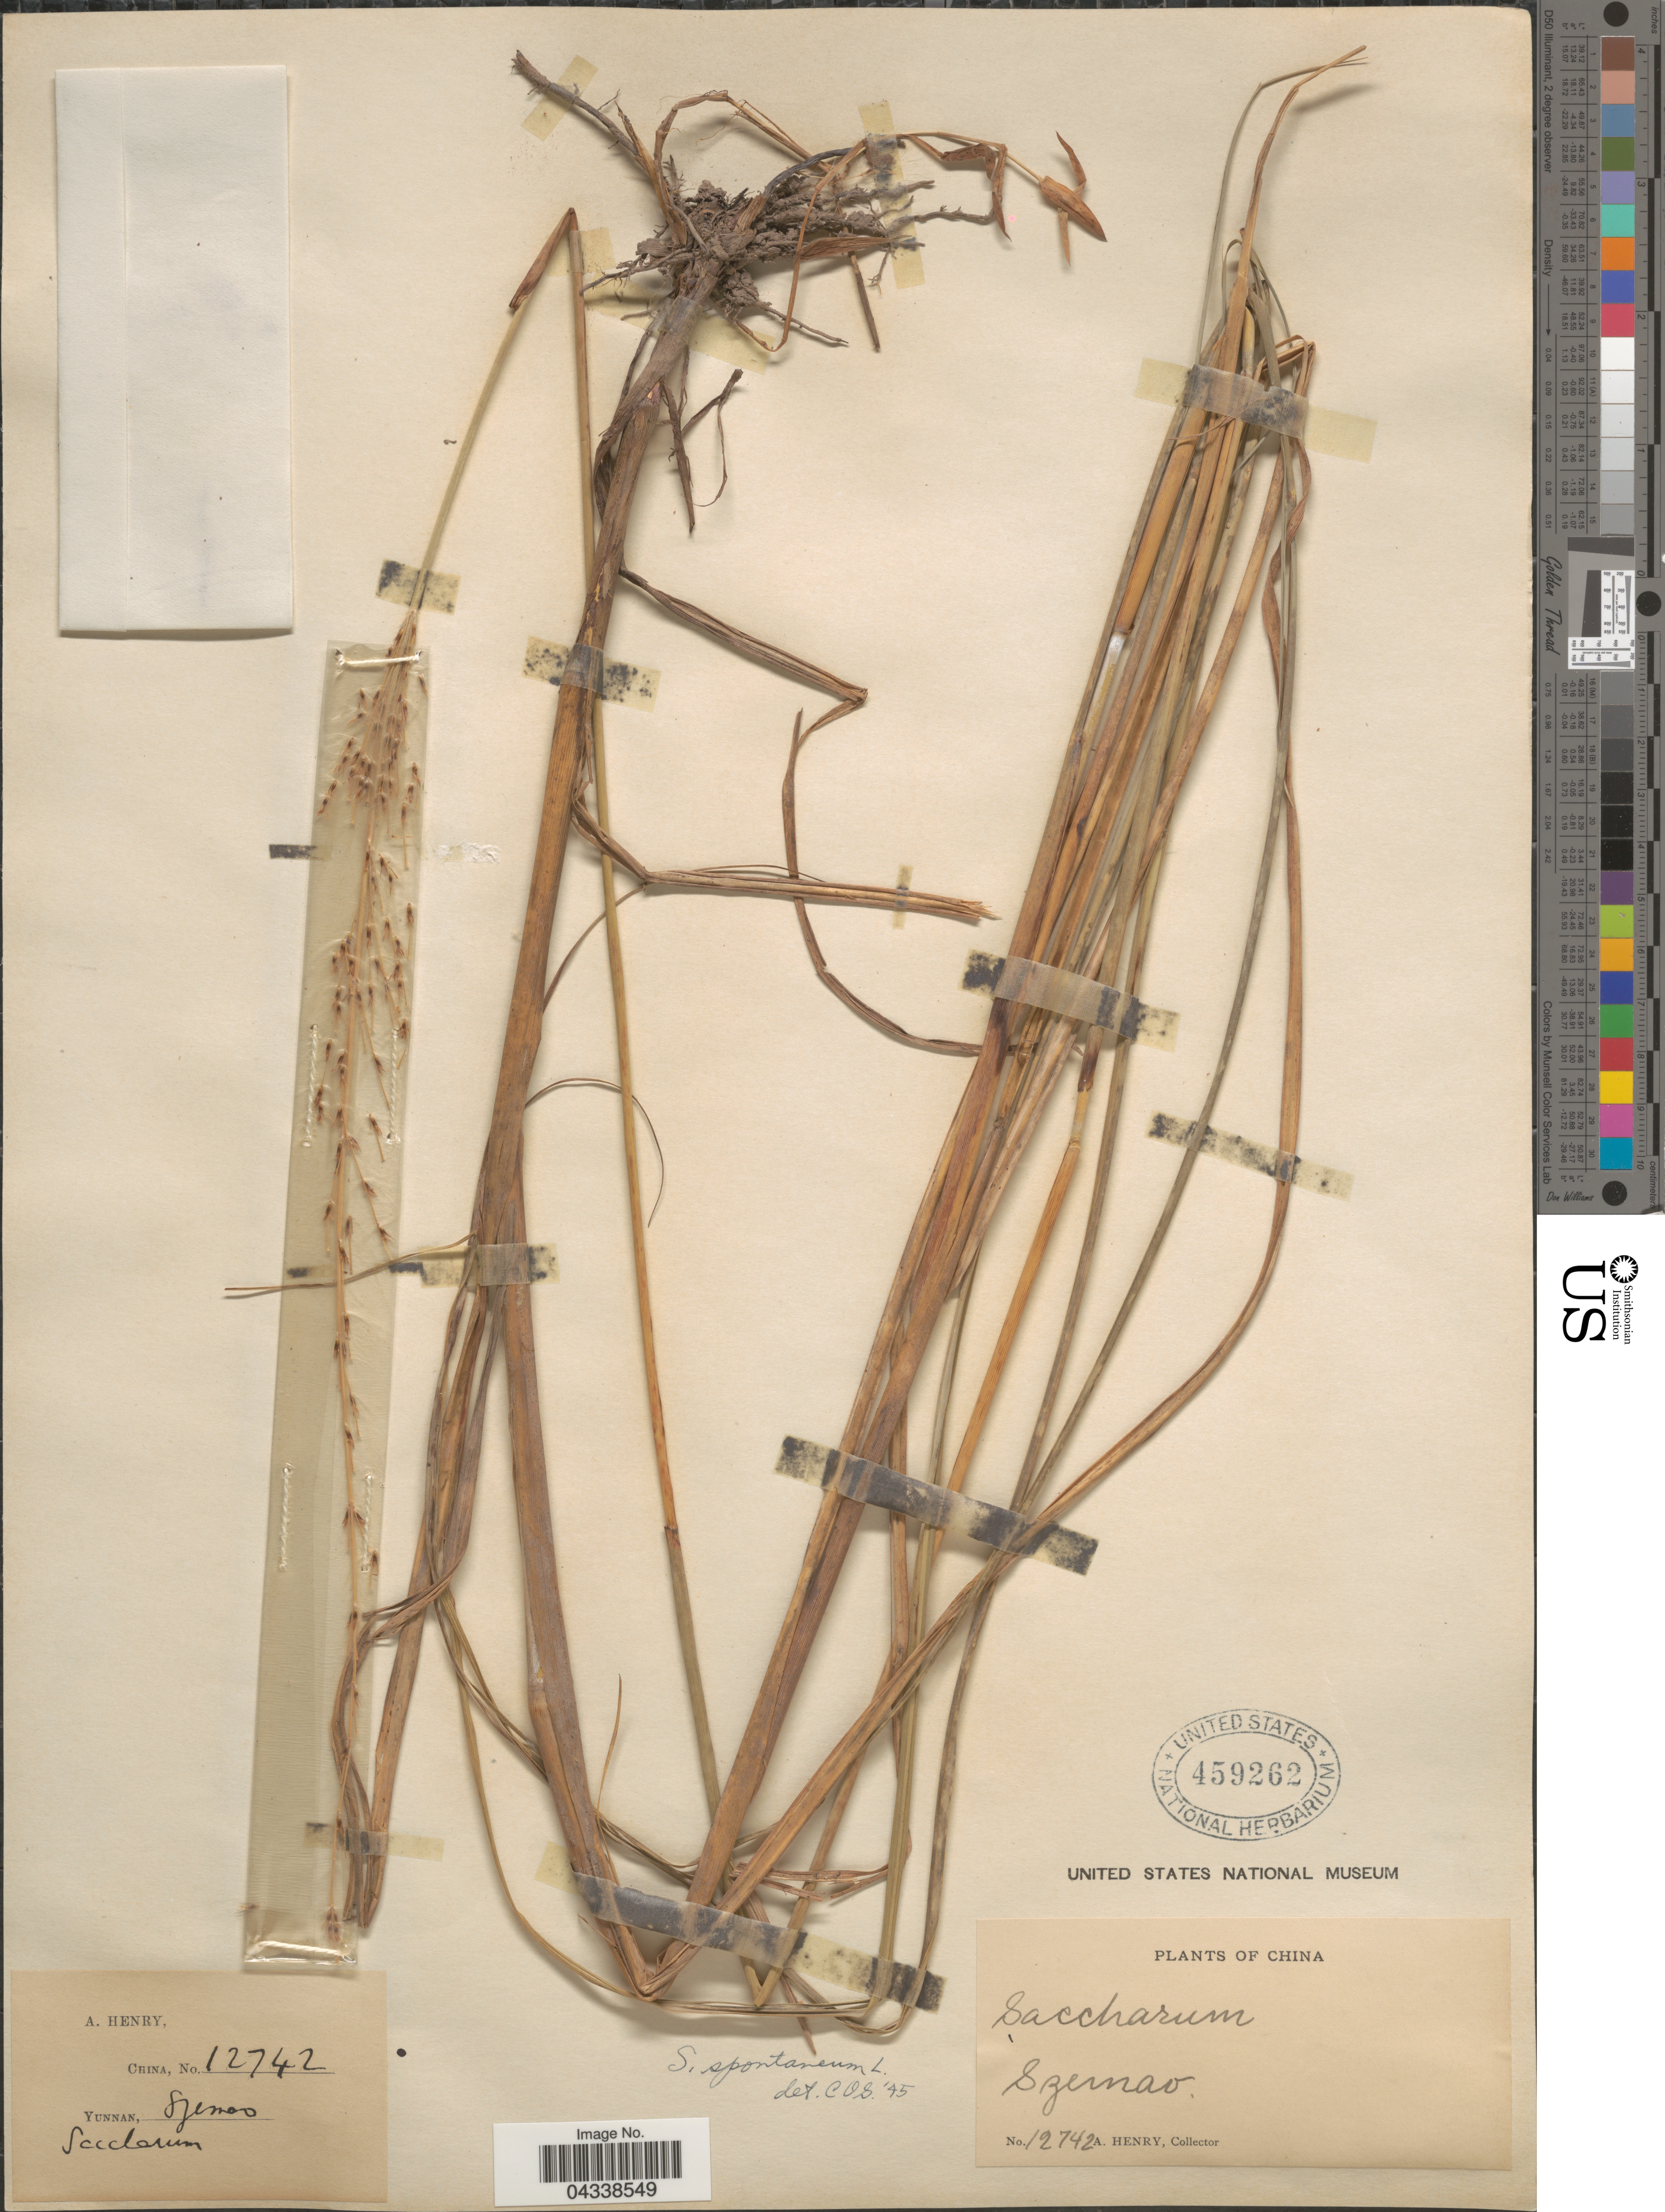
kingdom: Plantae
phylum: Tracheophyta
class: Liliopsida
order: Poales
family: Poaceae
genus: Saccharum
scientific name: Saccharum spontaneum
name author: L.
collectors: A. Henry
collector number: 12742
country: China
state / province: Yunnan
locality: Szemao.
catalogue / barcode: US 459262